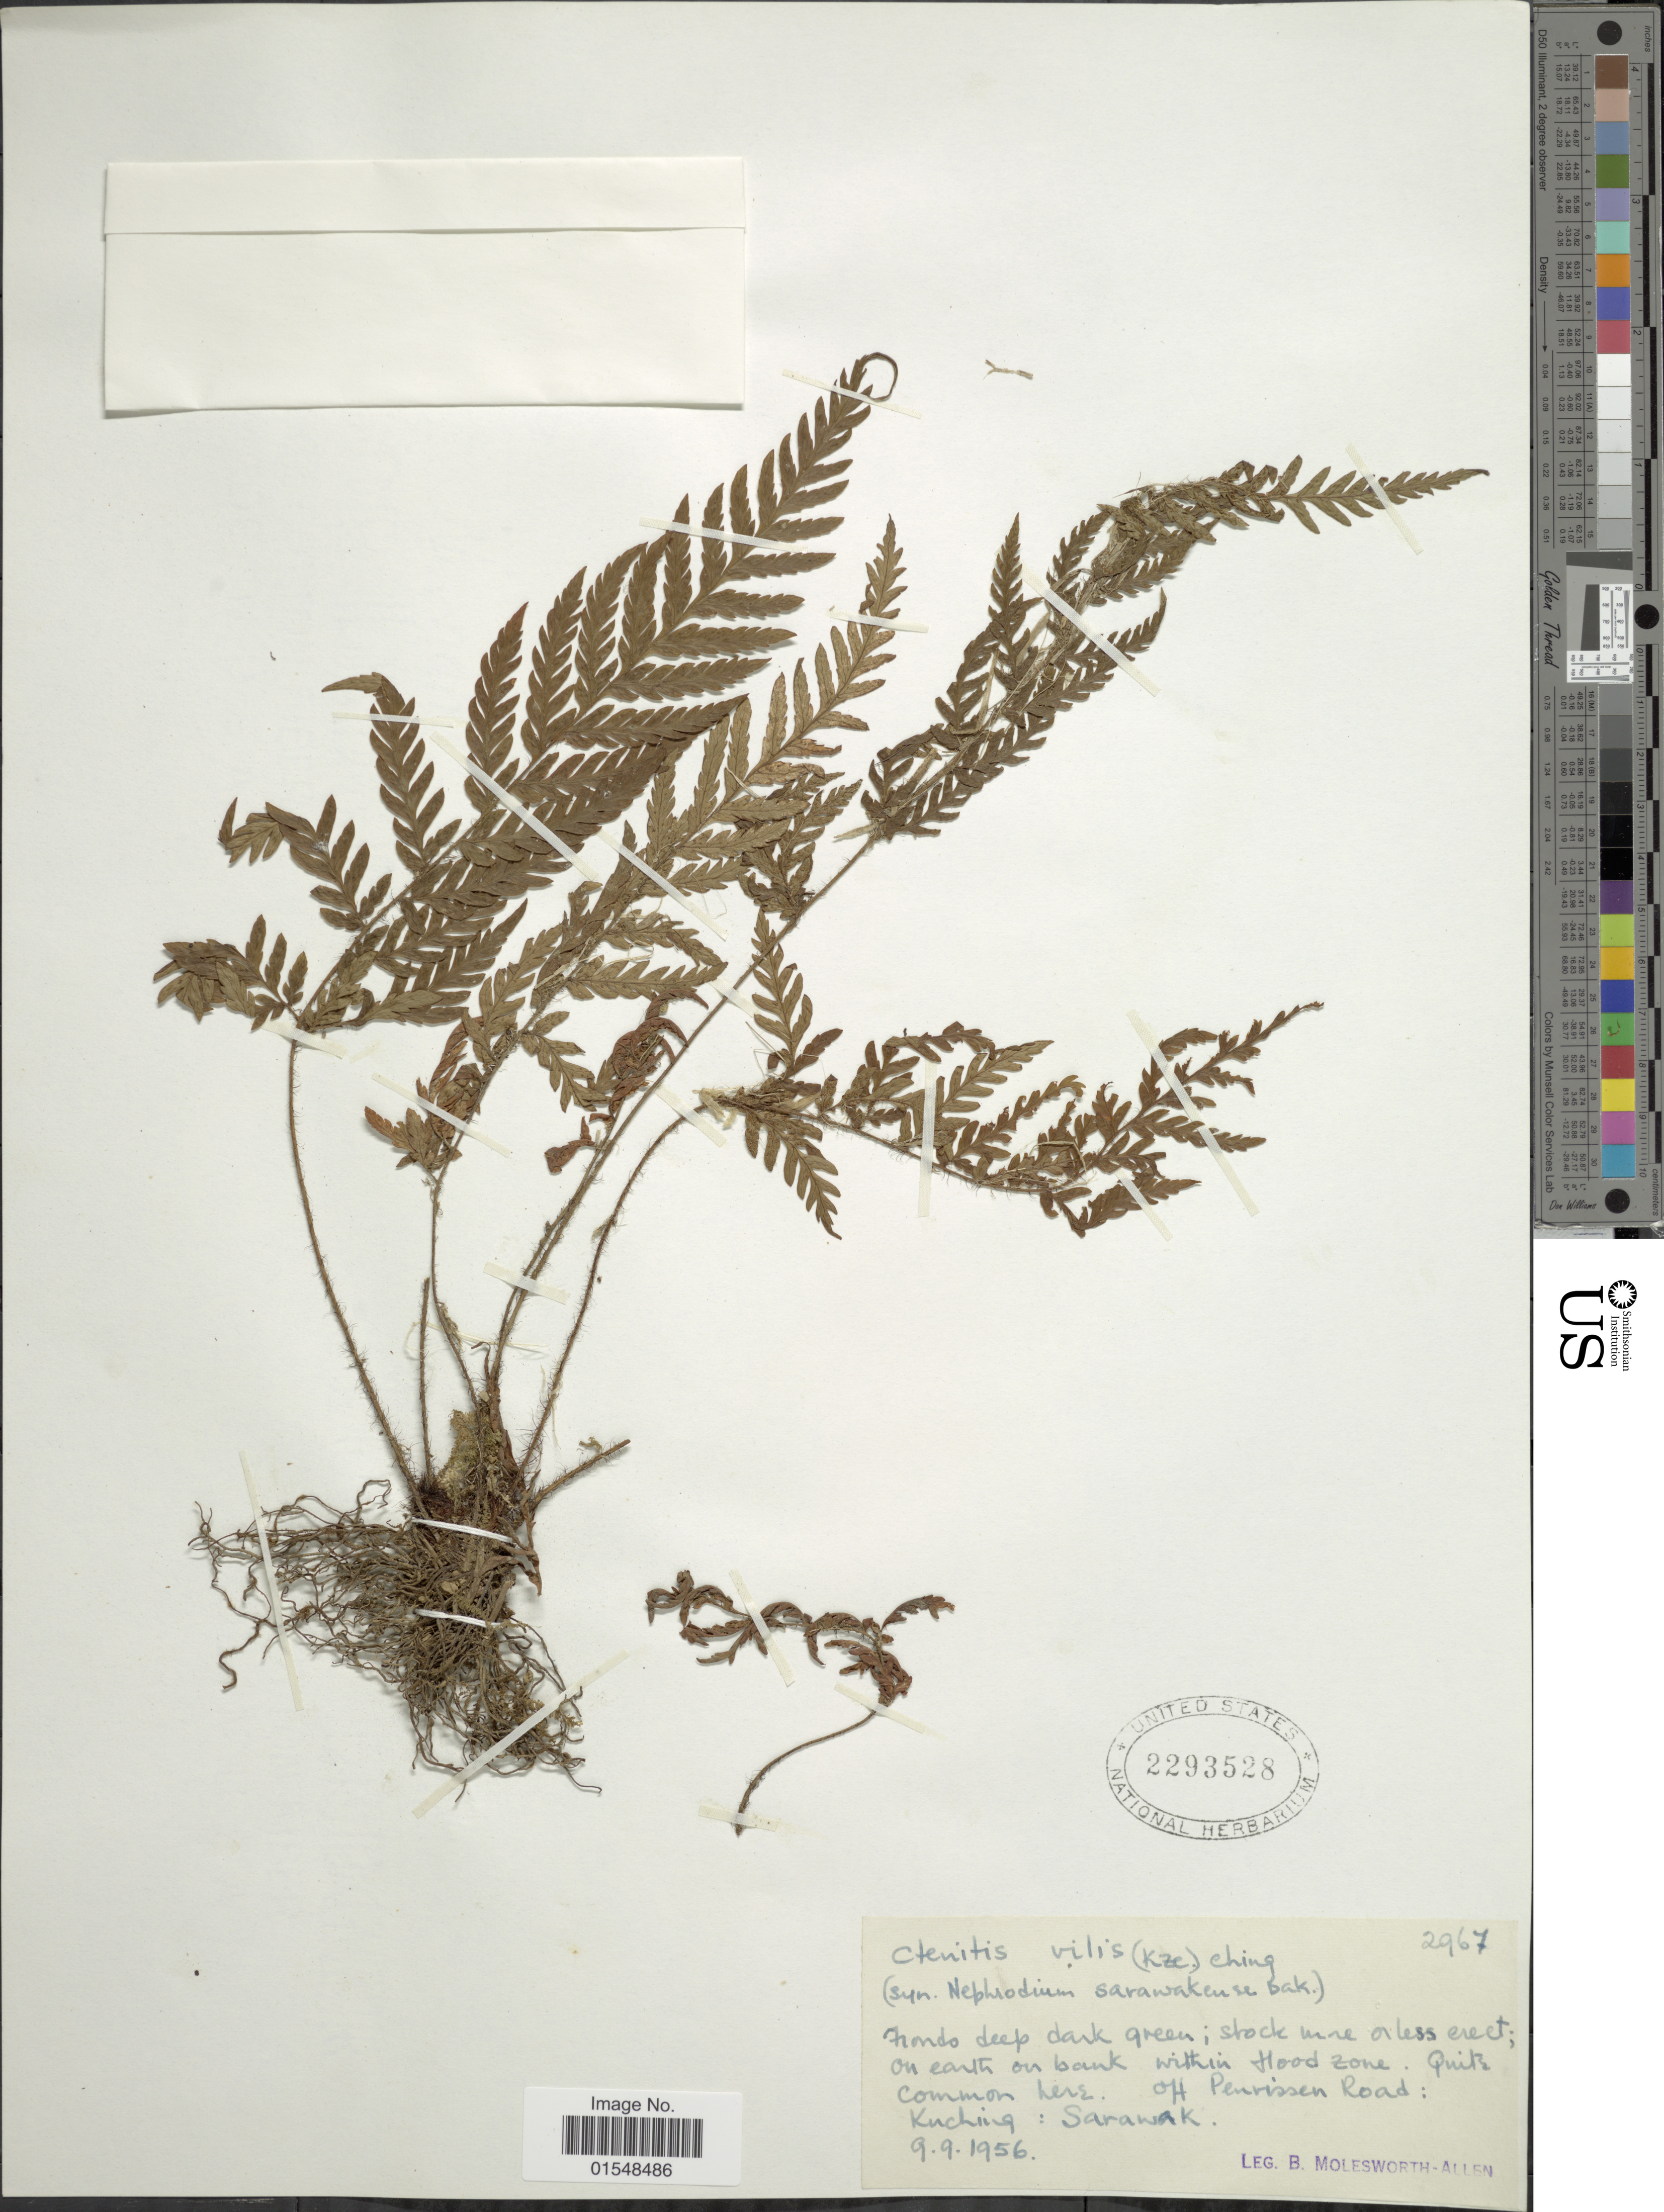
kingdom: Plantae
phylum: Tracheophyta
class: Polypodiopsida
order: Polypodiales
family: Dryopteridaceae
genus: Ctenitis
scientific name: Ctenitis vilis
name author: (Kunze) Ching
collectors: B. E. G. Molesworth-Allen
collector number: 2967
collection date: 1956-09-09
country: Malaysia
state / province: Sarawak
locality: Pennissen Road: Kuching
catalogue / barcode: US 2293528